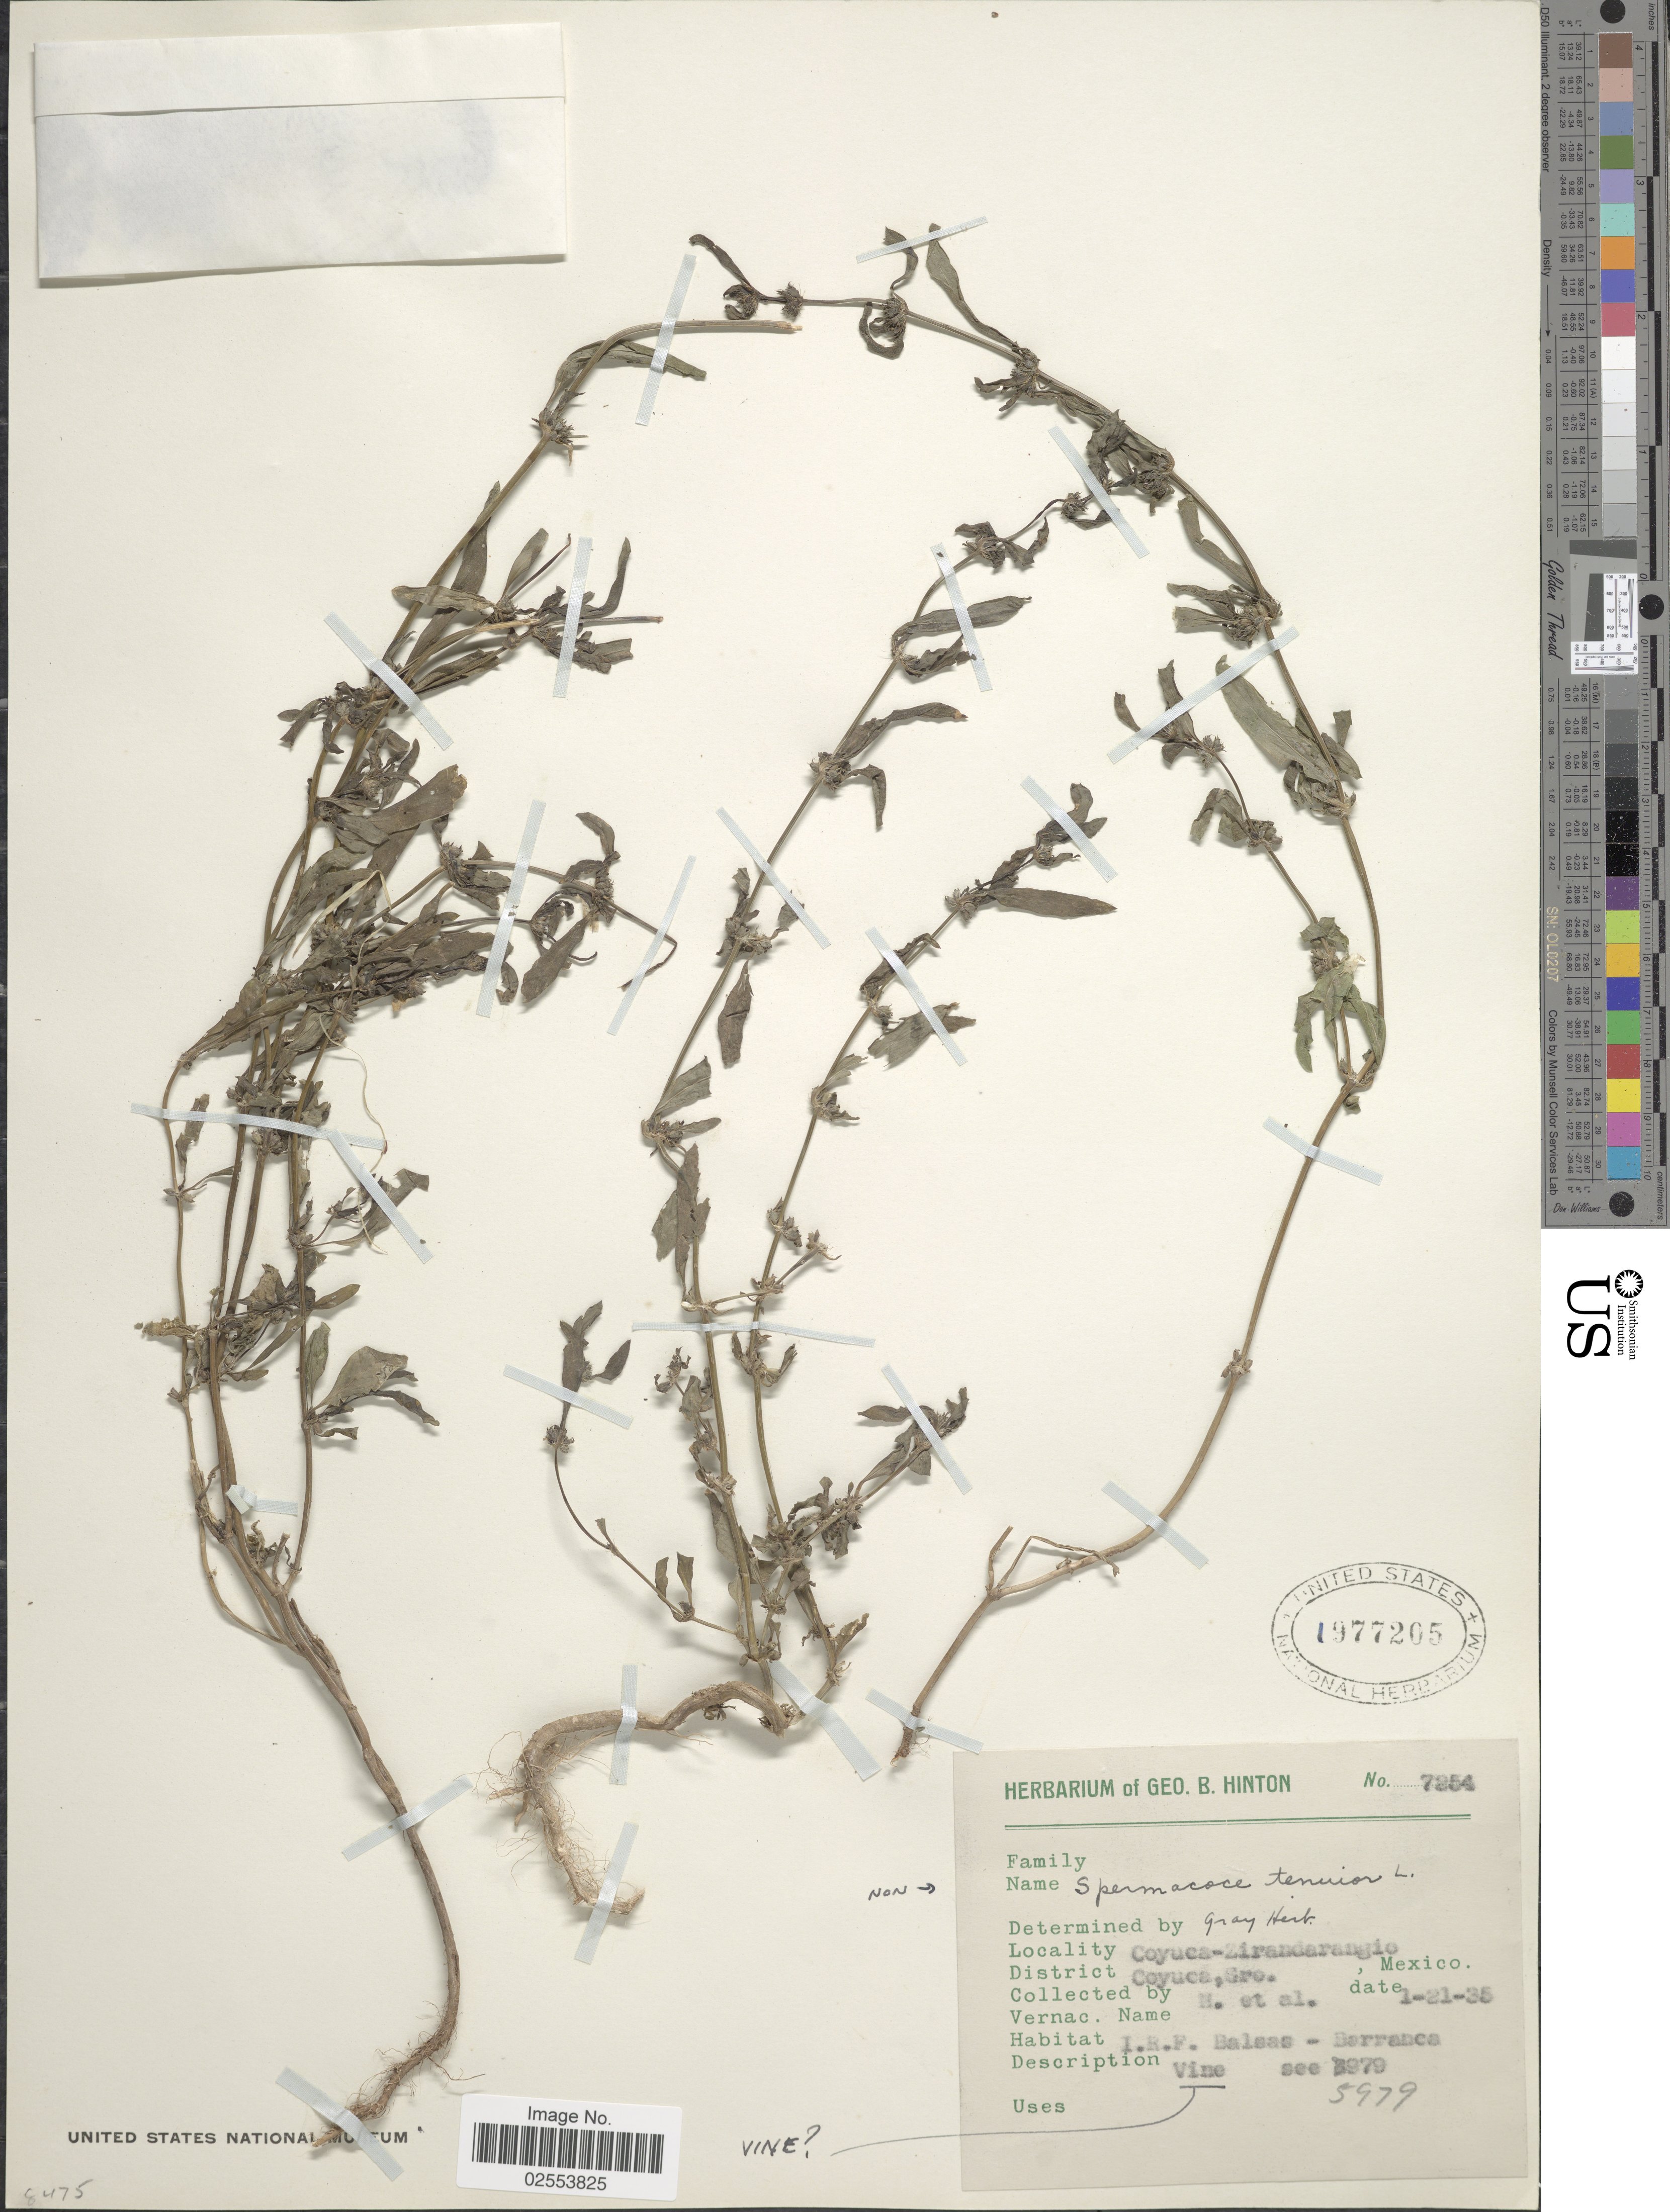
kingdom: Plantae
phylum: Tracheophyta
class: Magnoliopsida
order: Gentianales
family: Rubiaceae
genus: Spermacoce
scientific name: Spermacoce tenuior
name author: L.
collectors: G. B. Hinton & et al.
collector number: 7254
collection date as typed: Transcribed d/m/y: 21/1/35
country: Mexico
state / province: Guerrero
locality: Coyuca-Zirandarangio, District Coyuca.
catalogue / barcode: US 1977205